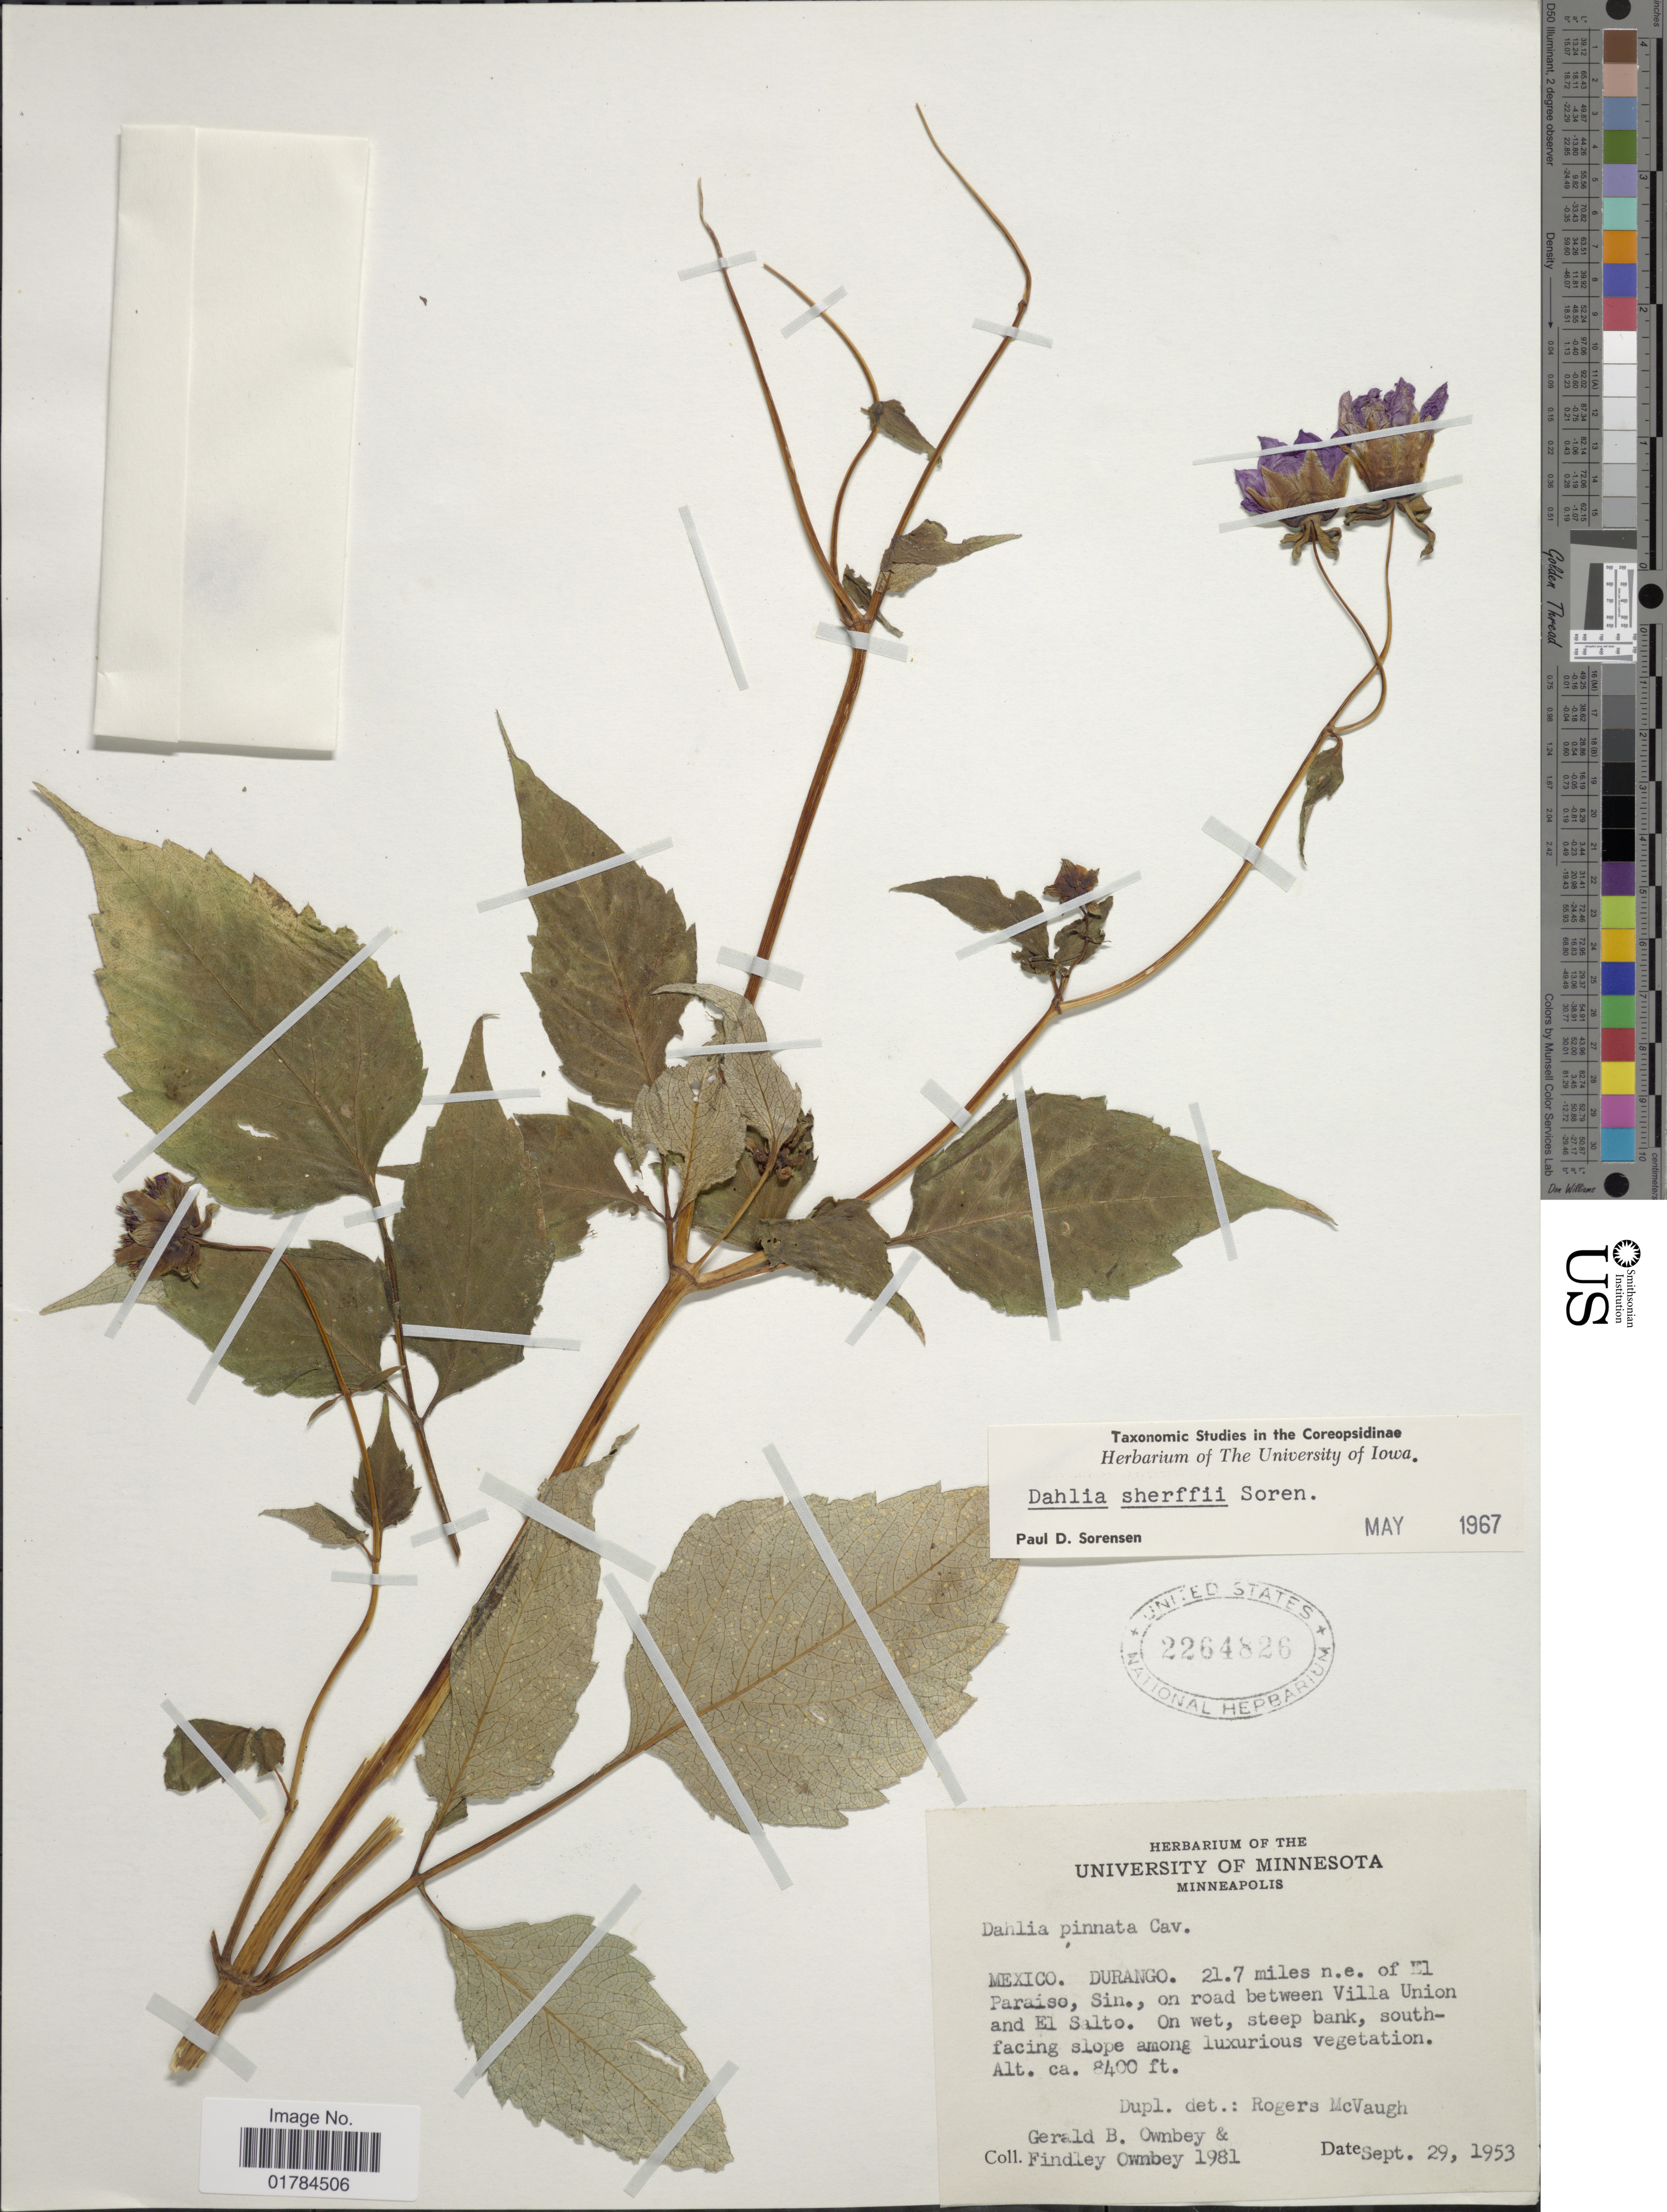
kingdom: Plantae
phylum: Tracheophyta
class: Magnoliopsida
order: Asterales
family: Asteraceae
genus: Dahlia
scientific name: Dahlia sherffii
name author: P.D. Sørensen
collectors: G. B. Ownbey & F. Ownbey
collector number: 1981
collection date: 1953-09-29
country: Mexico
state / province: Durango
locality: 21.7 miles n.e. of El Paraiso, Sin., on road between Villa Union and El Salto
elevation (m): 2560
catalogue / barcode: US 2264826